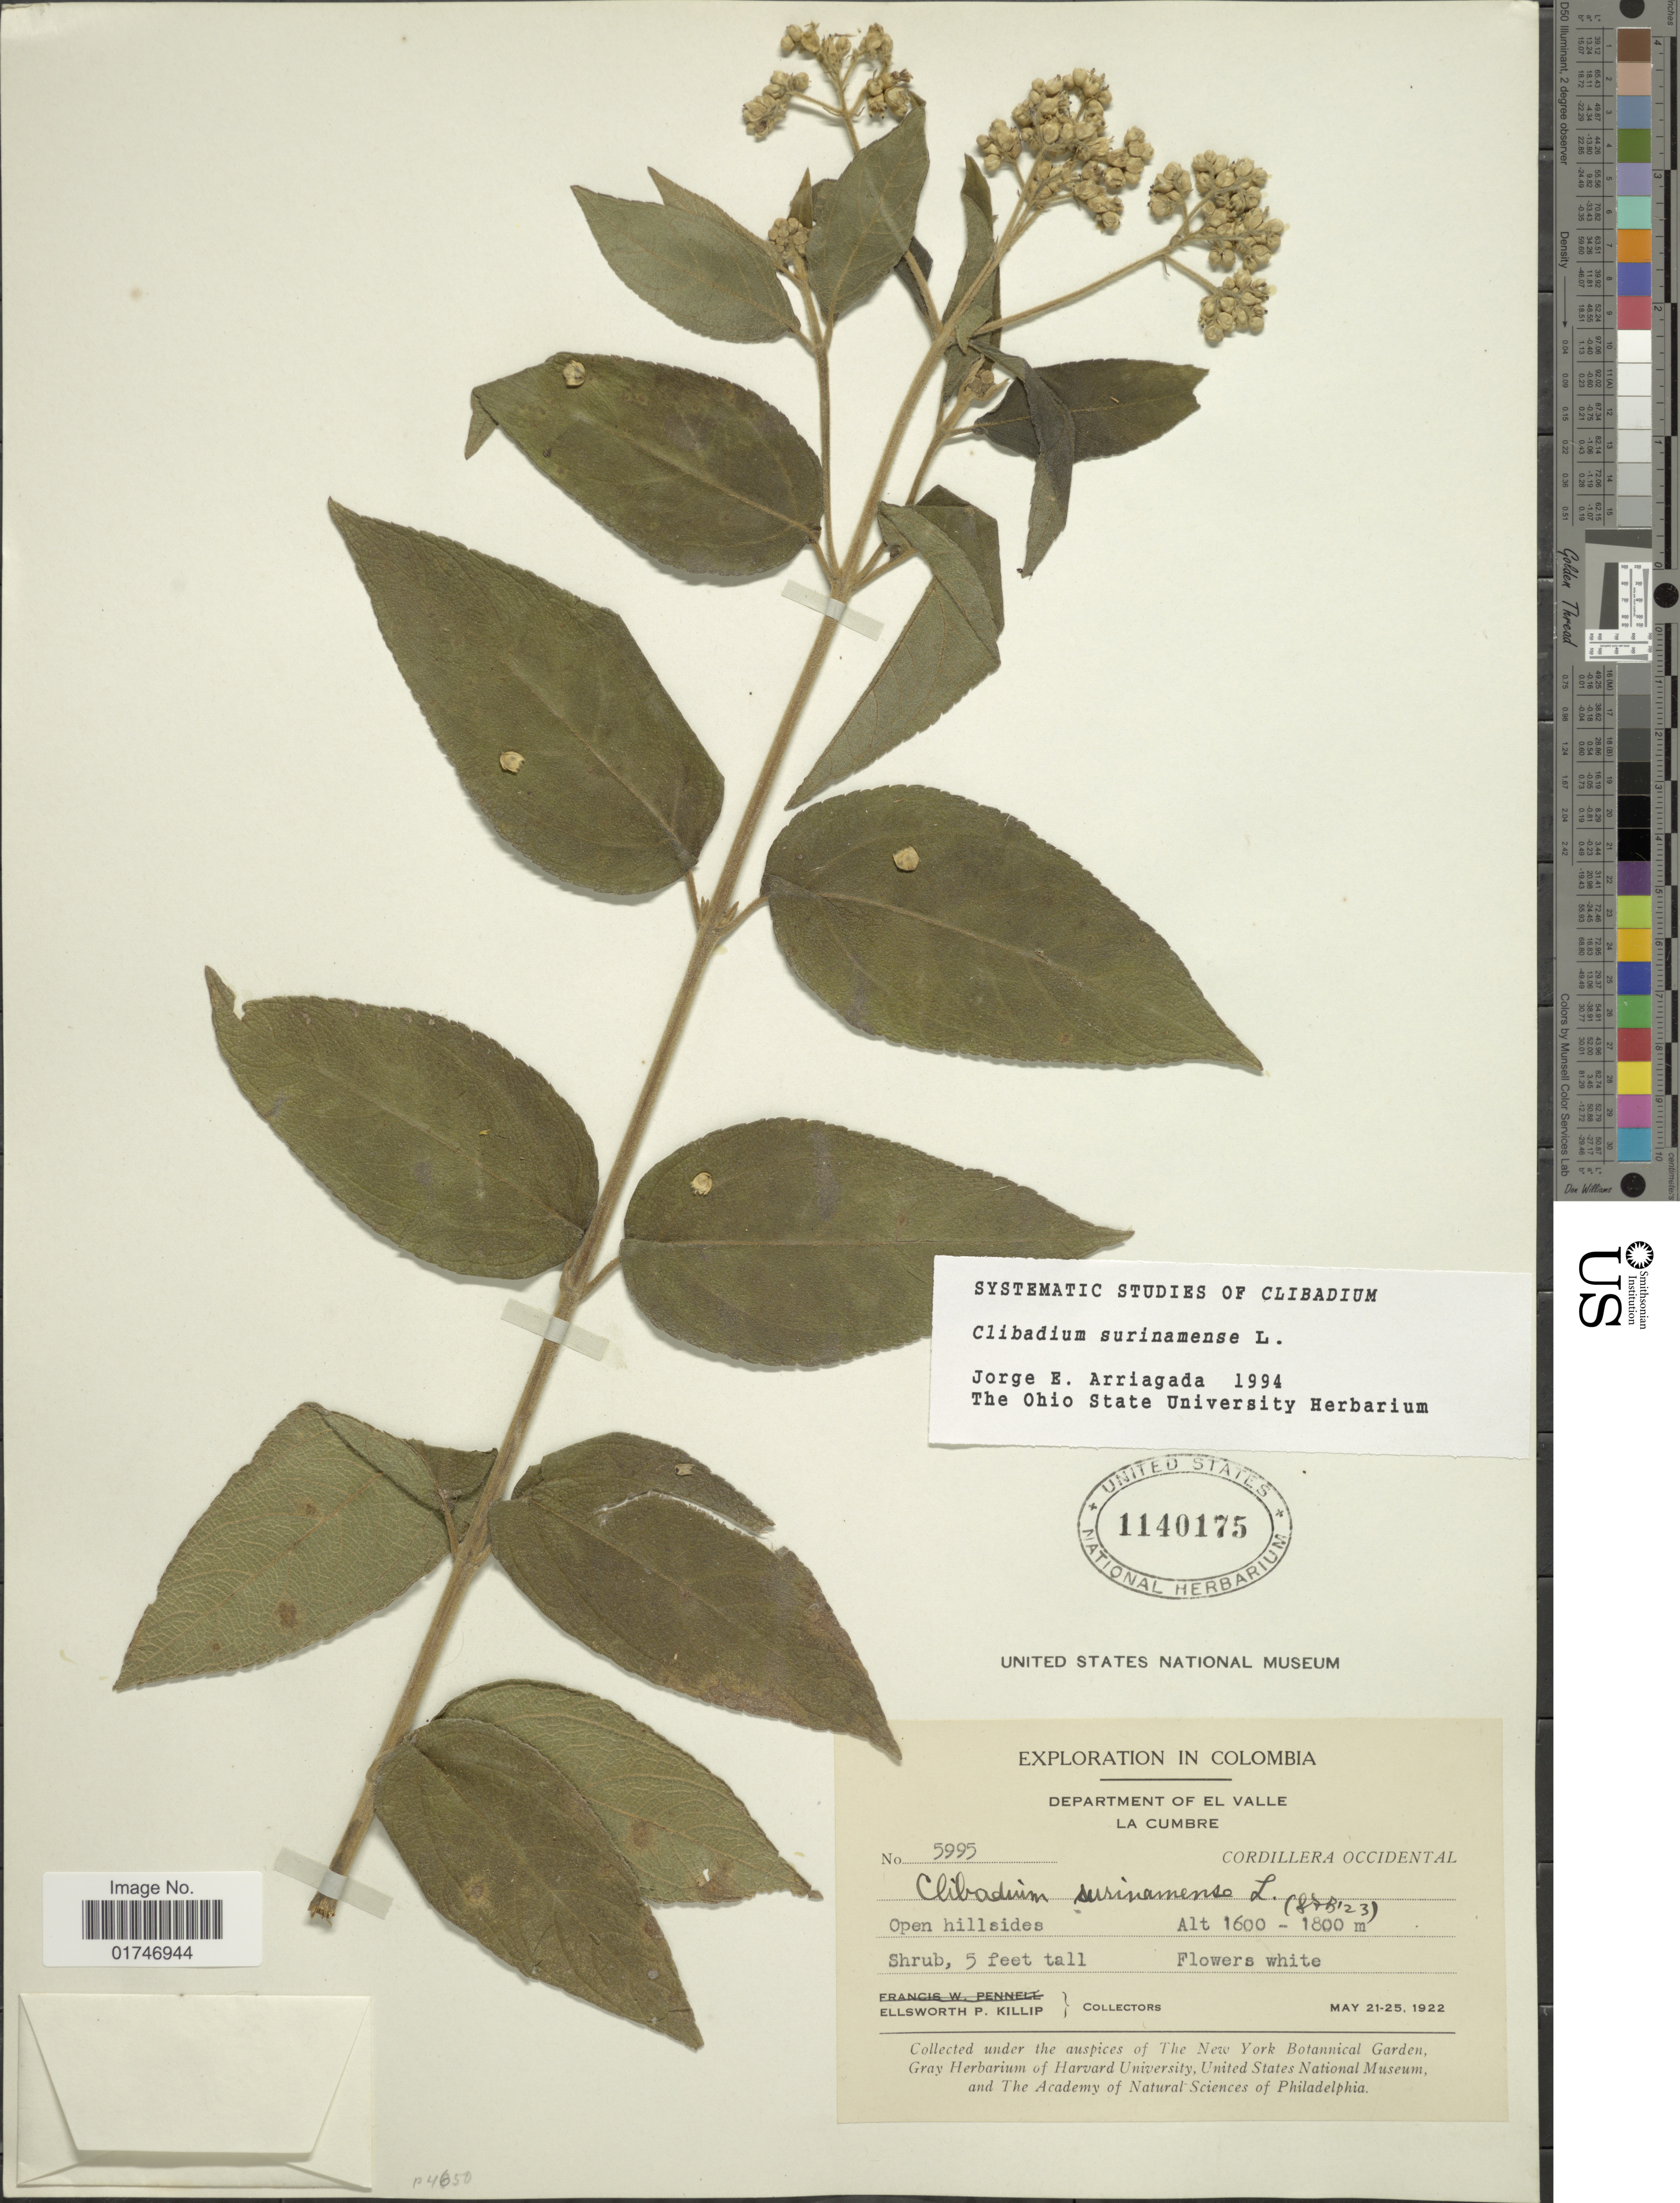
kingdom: Plantae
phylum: Tracheophyta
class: Magnoliopsida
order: Asterales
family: Asteraceae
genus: Clibadium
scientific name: Clibadium surinamense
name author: L.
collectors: E. P. Killip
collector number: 5995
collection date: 1922-05-21/1922-05-25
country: Colombia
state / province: Valle del Cauca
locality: Department of El Valle. La Cumbre. Cordillera Occidental. Open hillsides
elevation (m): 1600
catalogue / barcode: US 1140175